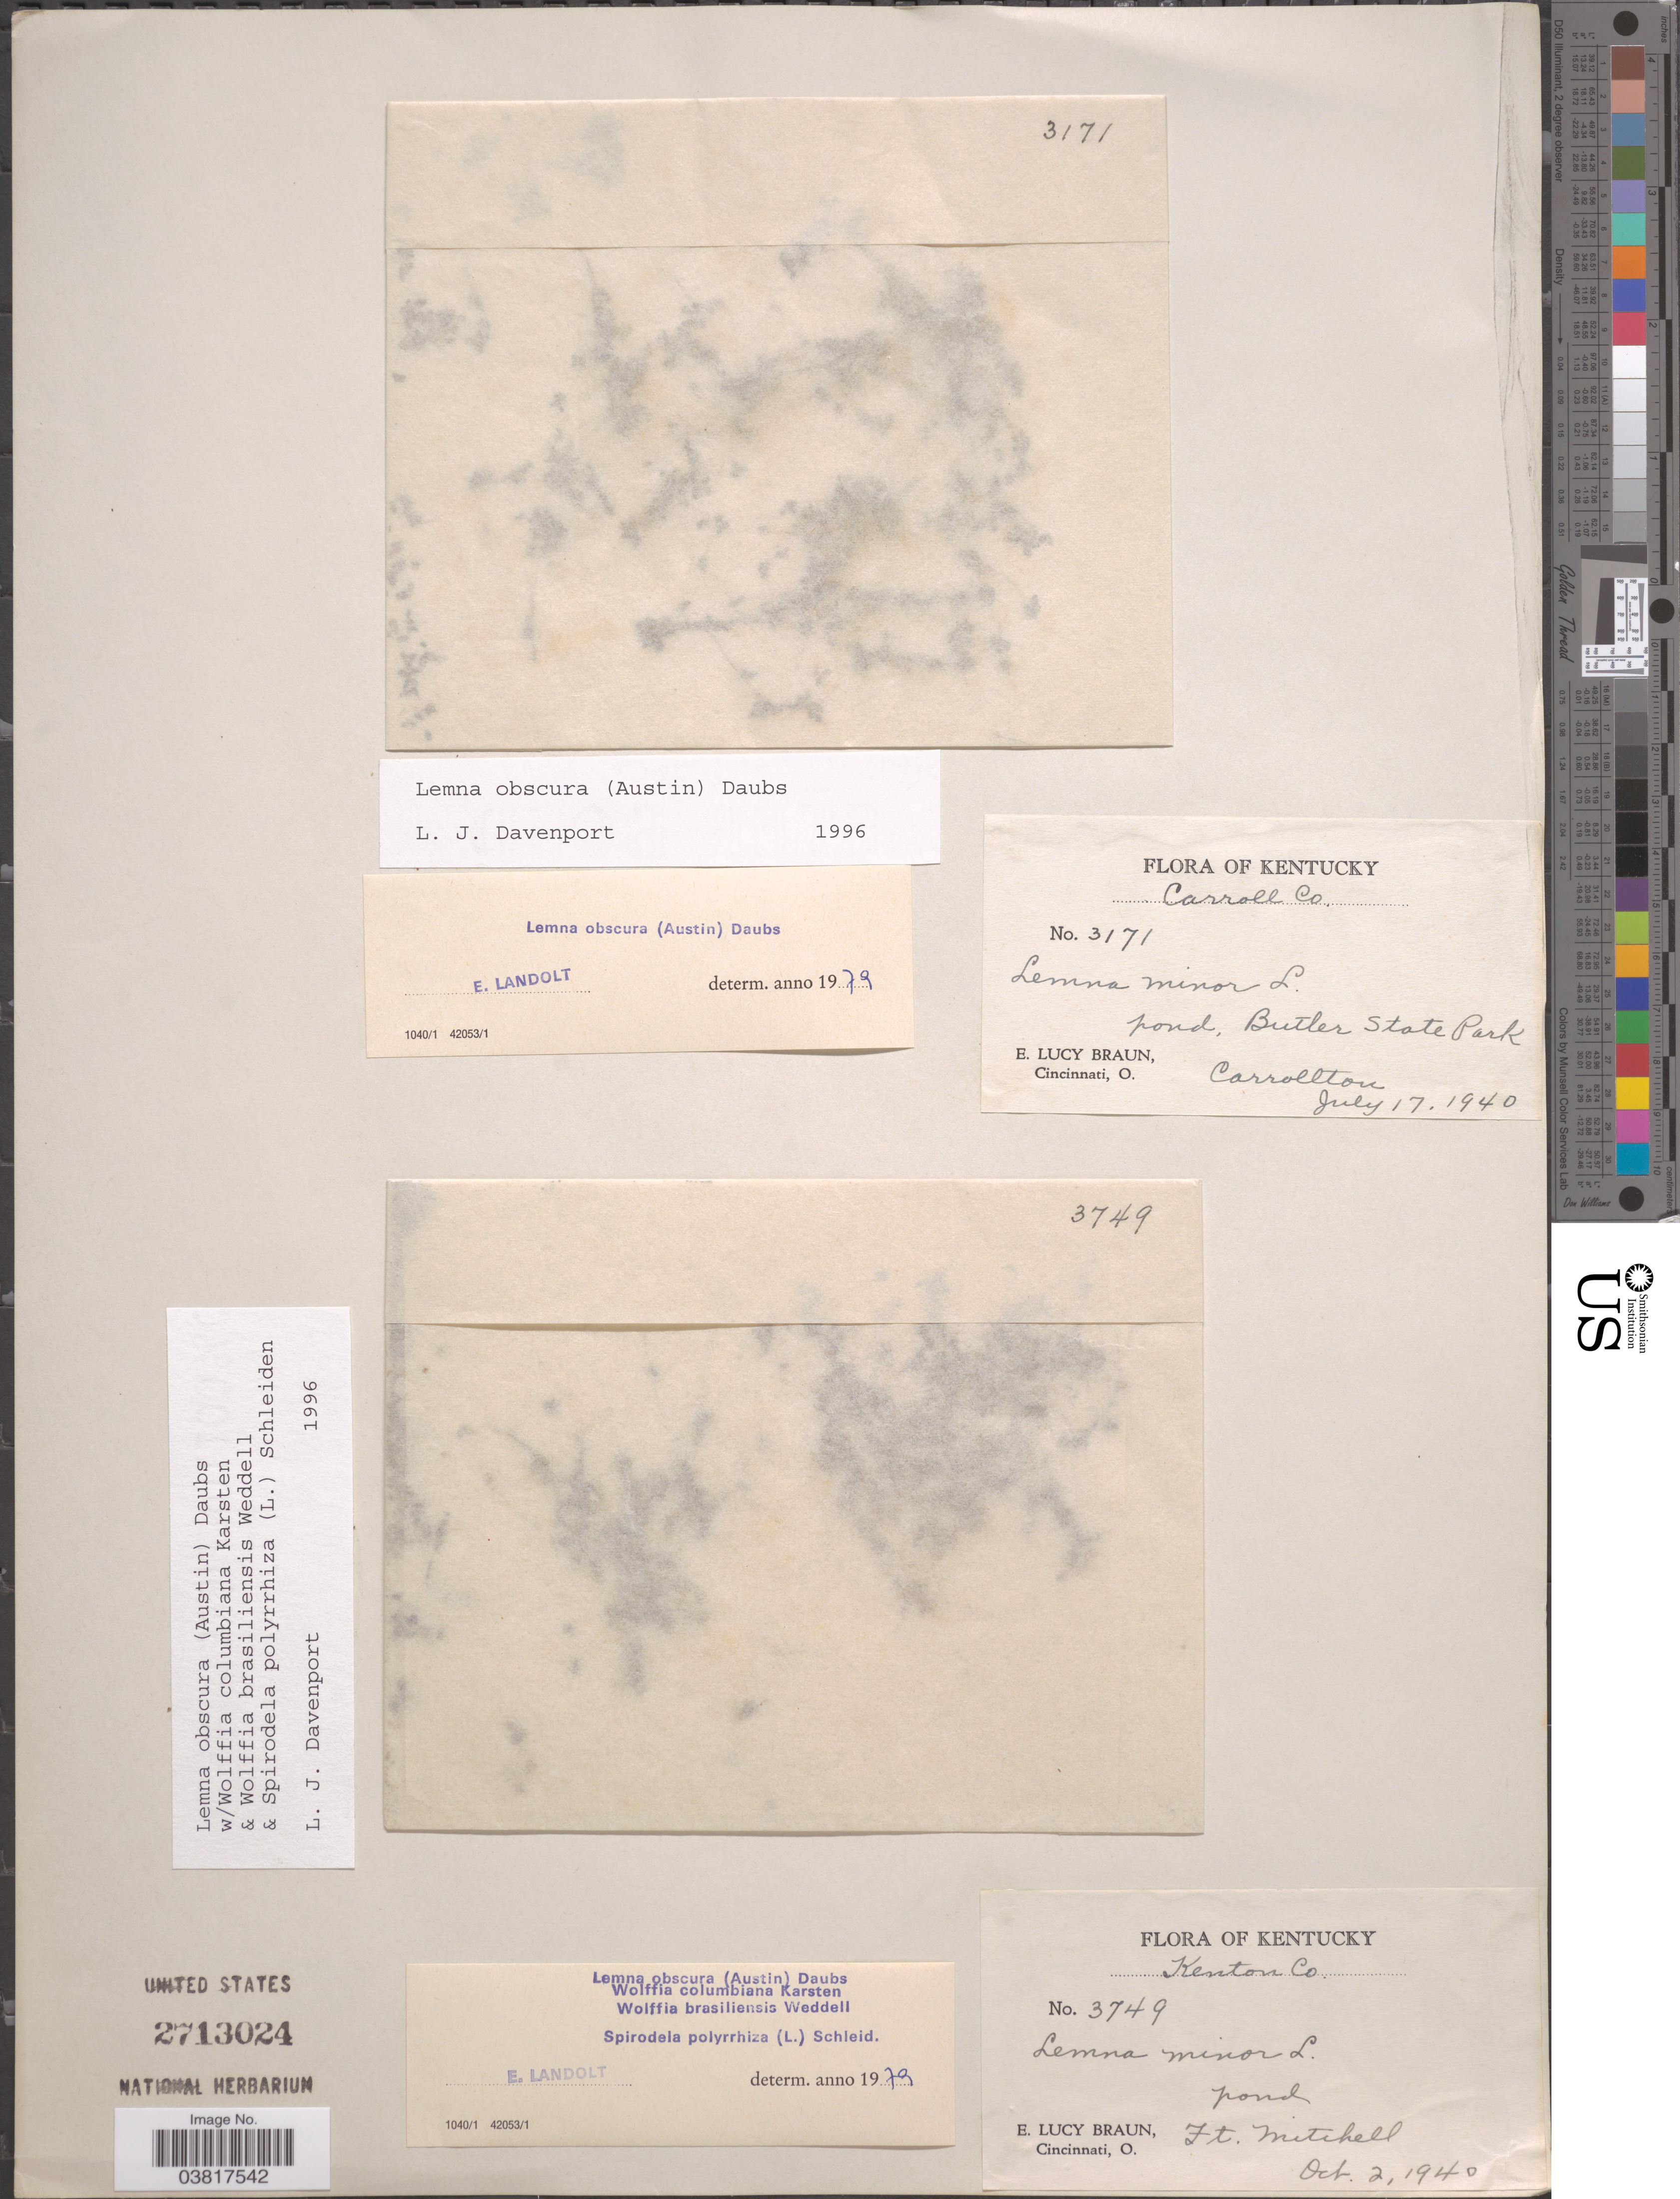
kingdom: Plantae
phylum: Tracheophyta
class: Liliopsida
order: Alismatales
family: Araceae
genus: Lemna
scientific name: Lemna obscura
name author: (Austin) Daubs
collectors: E. L. Braun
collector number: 3749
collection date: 1940-10-02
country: United States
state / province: Kentucky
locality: Kenton Co. Ft. Mitchell.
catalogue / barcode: US 2713024-2